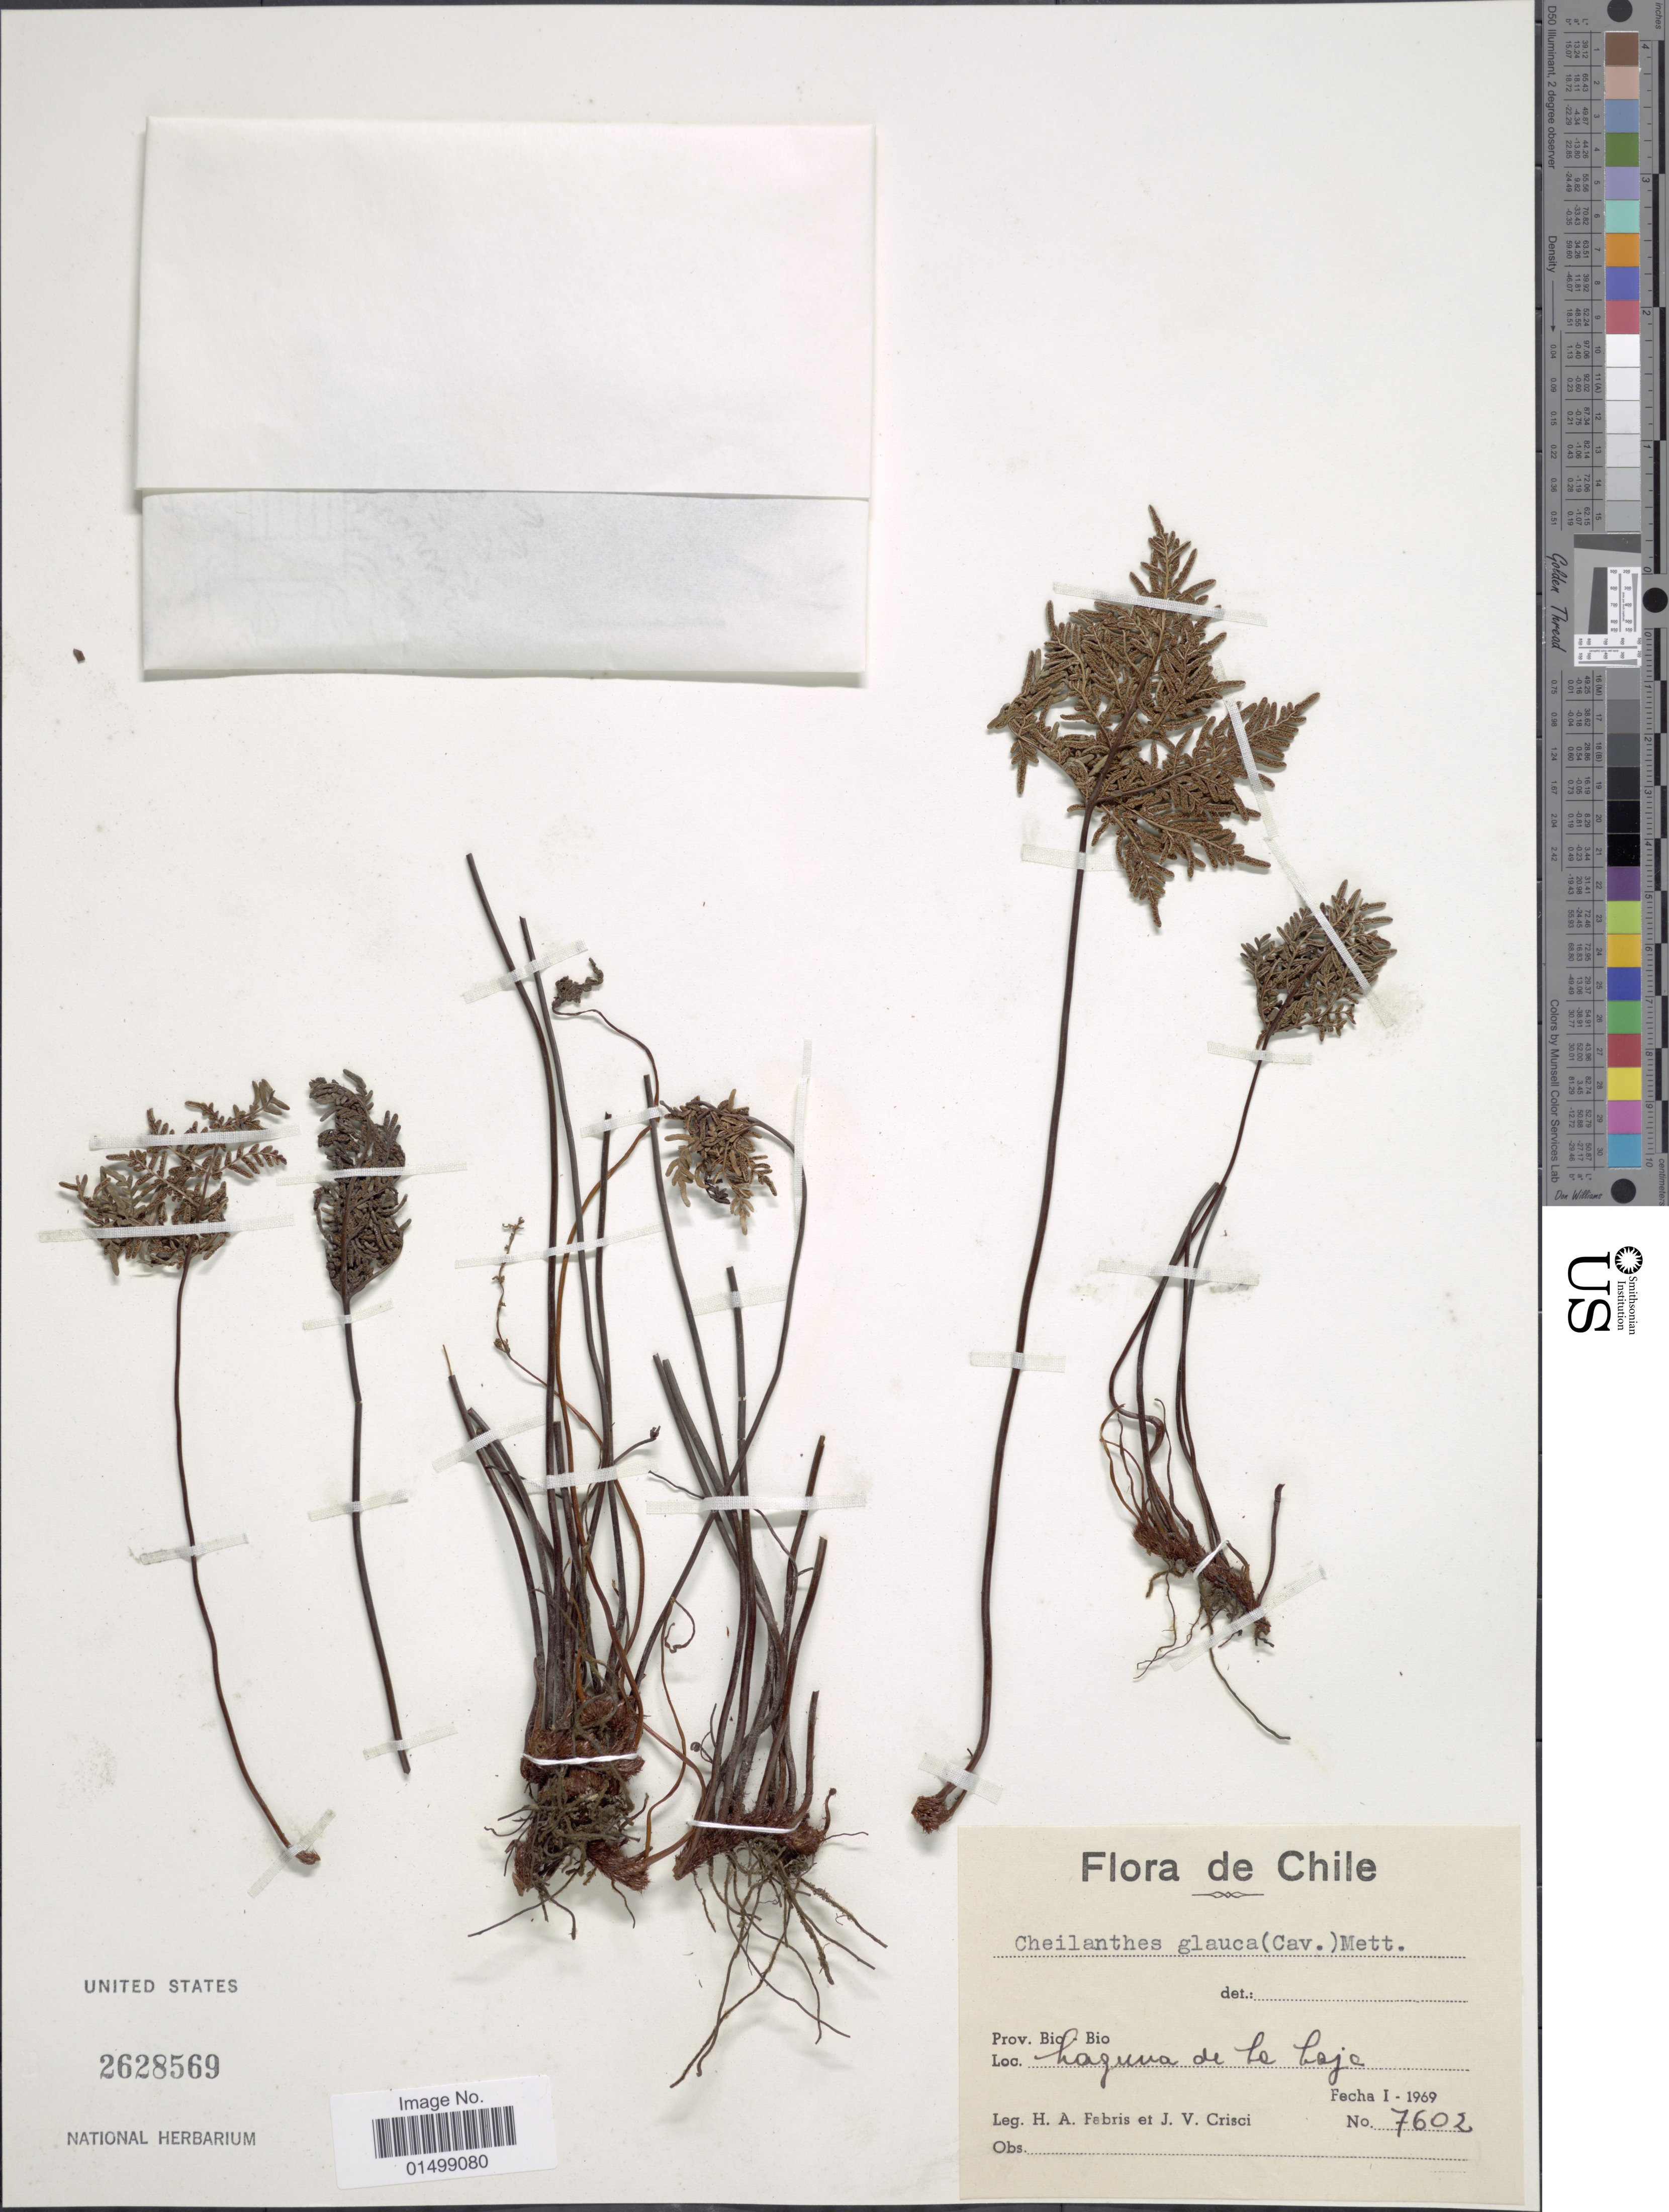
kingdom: Plantae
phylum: Tracheophyta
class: Polypodiopsida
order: Polypodiales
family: Pteridaceae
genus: Cheilanthes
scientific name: Cheilanthes glauca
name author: (Cav.) Mett.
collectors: H. A. Fabris & J. Crisci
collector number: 7602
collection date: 1969-02-01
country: Chile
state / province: Bio-Bío (VIII)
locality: Laguna de la Laja.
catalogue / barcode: US 2628569